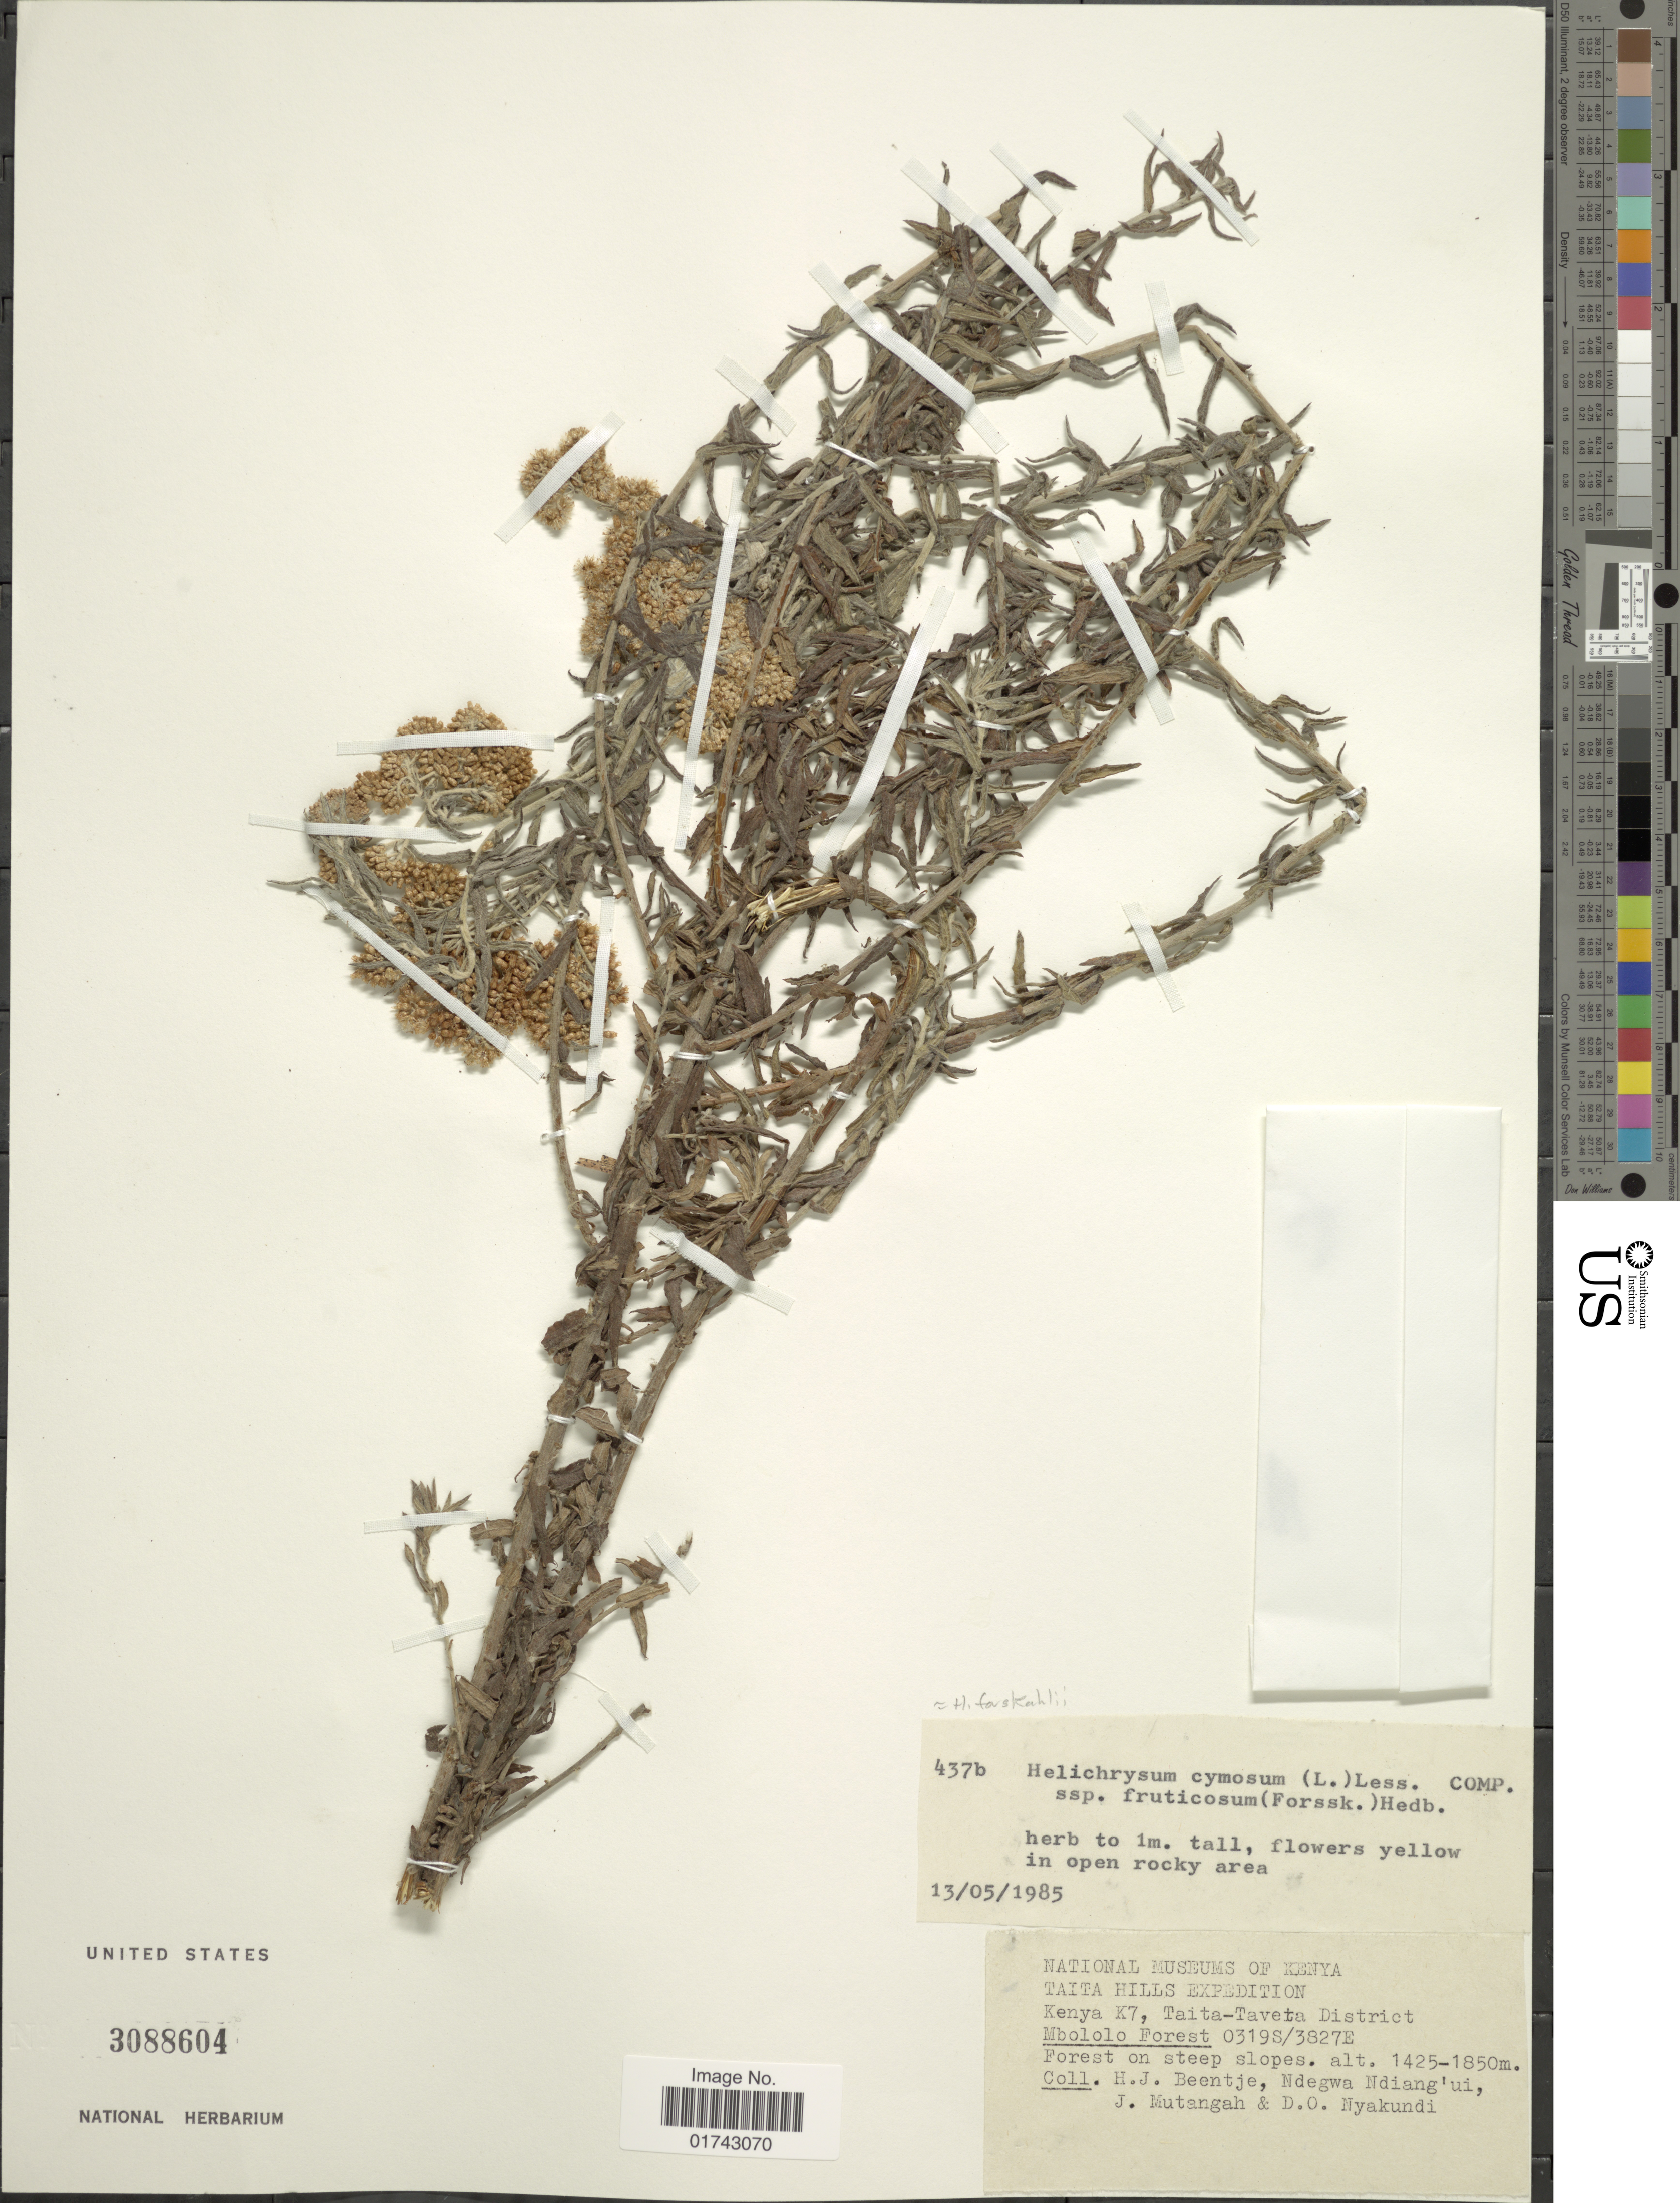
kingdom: Plantae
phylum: Tracheophyta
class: Magnoliopsida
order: Asterales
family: Asteraceae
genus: Helichrysum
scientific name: Helichrysum forskahlii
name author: (J.F. Gmel.) Hilliard & B.L. Burtt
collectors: H. J. Beentje, Ndegwa Ndiang'ui, J. Mutangah & D. Nyakundi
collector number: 437b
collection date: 1985-05-13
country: Kenya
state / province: Taita Taveta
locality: Taita Hills, Kenya K7, Taita-Taveta District, Mbololo Forest 0319S/3827E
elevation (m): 1425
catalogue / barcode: US 3088604